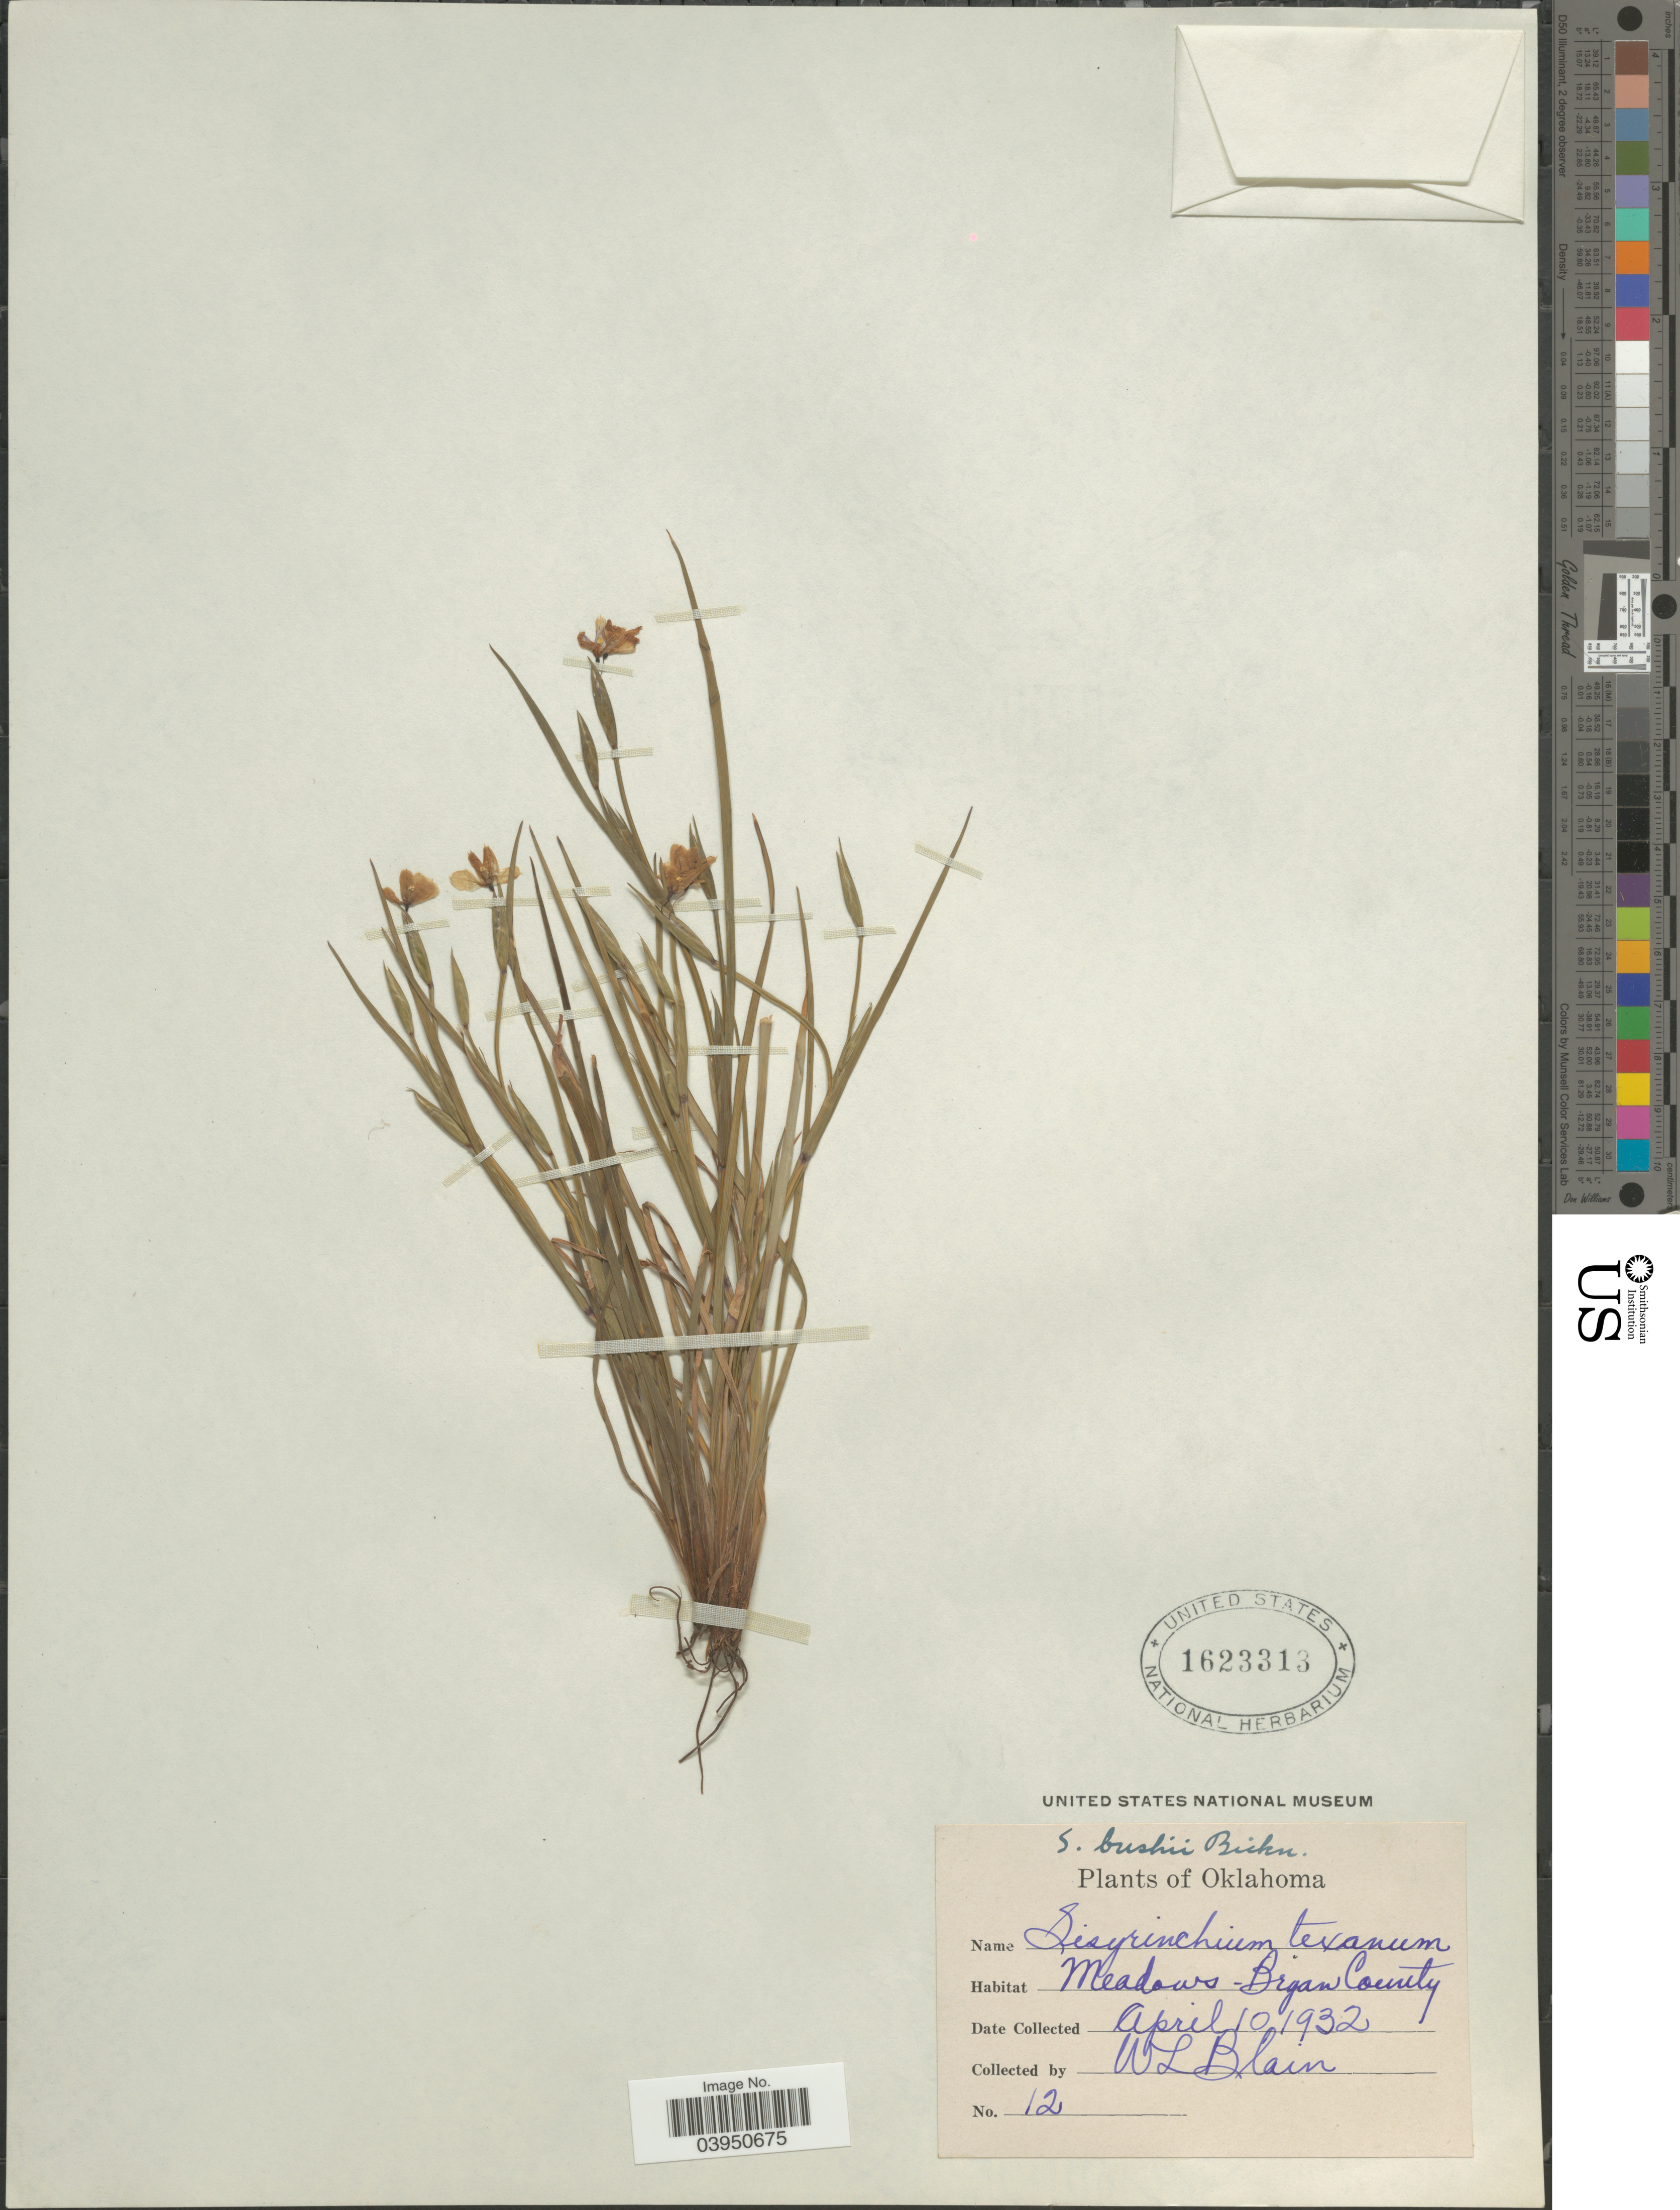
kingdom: Plantae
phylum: Tracheophyta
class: Liliopsida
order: Asparagales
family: Iridaceae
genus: Sisyrinchium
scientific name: Sisyrinchium bushii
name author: E.P. Bicknell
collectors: W. Blain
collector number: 12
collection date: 1932-04-10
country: United States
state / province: Oklahoma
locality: Meadows - Bryan County.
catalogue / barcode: US 1623313